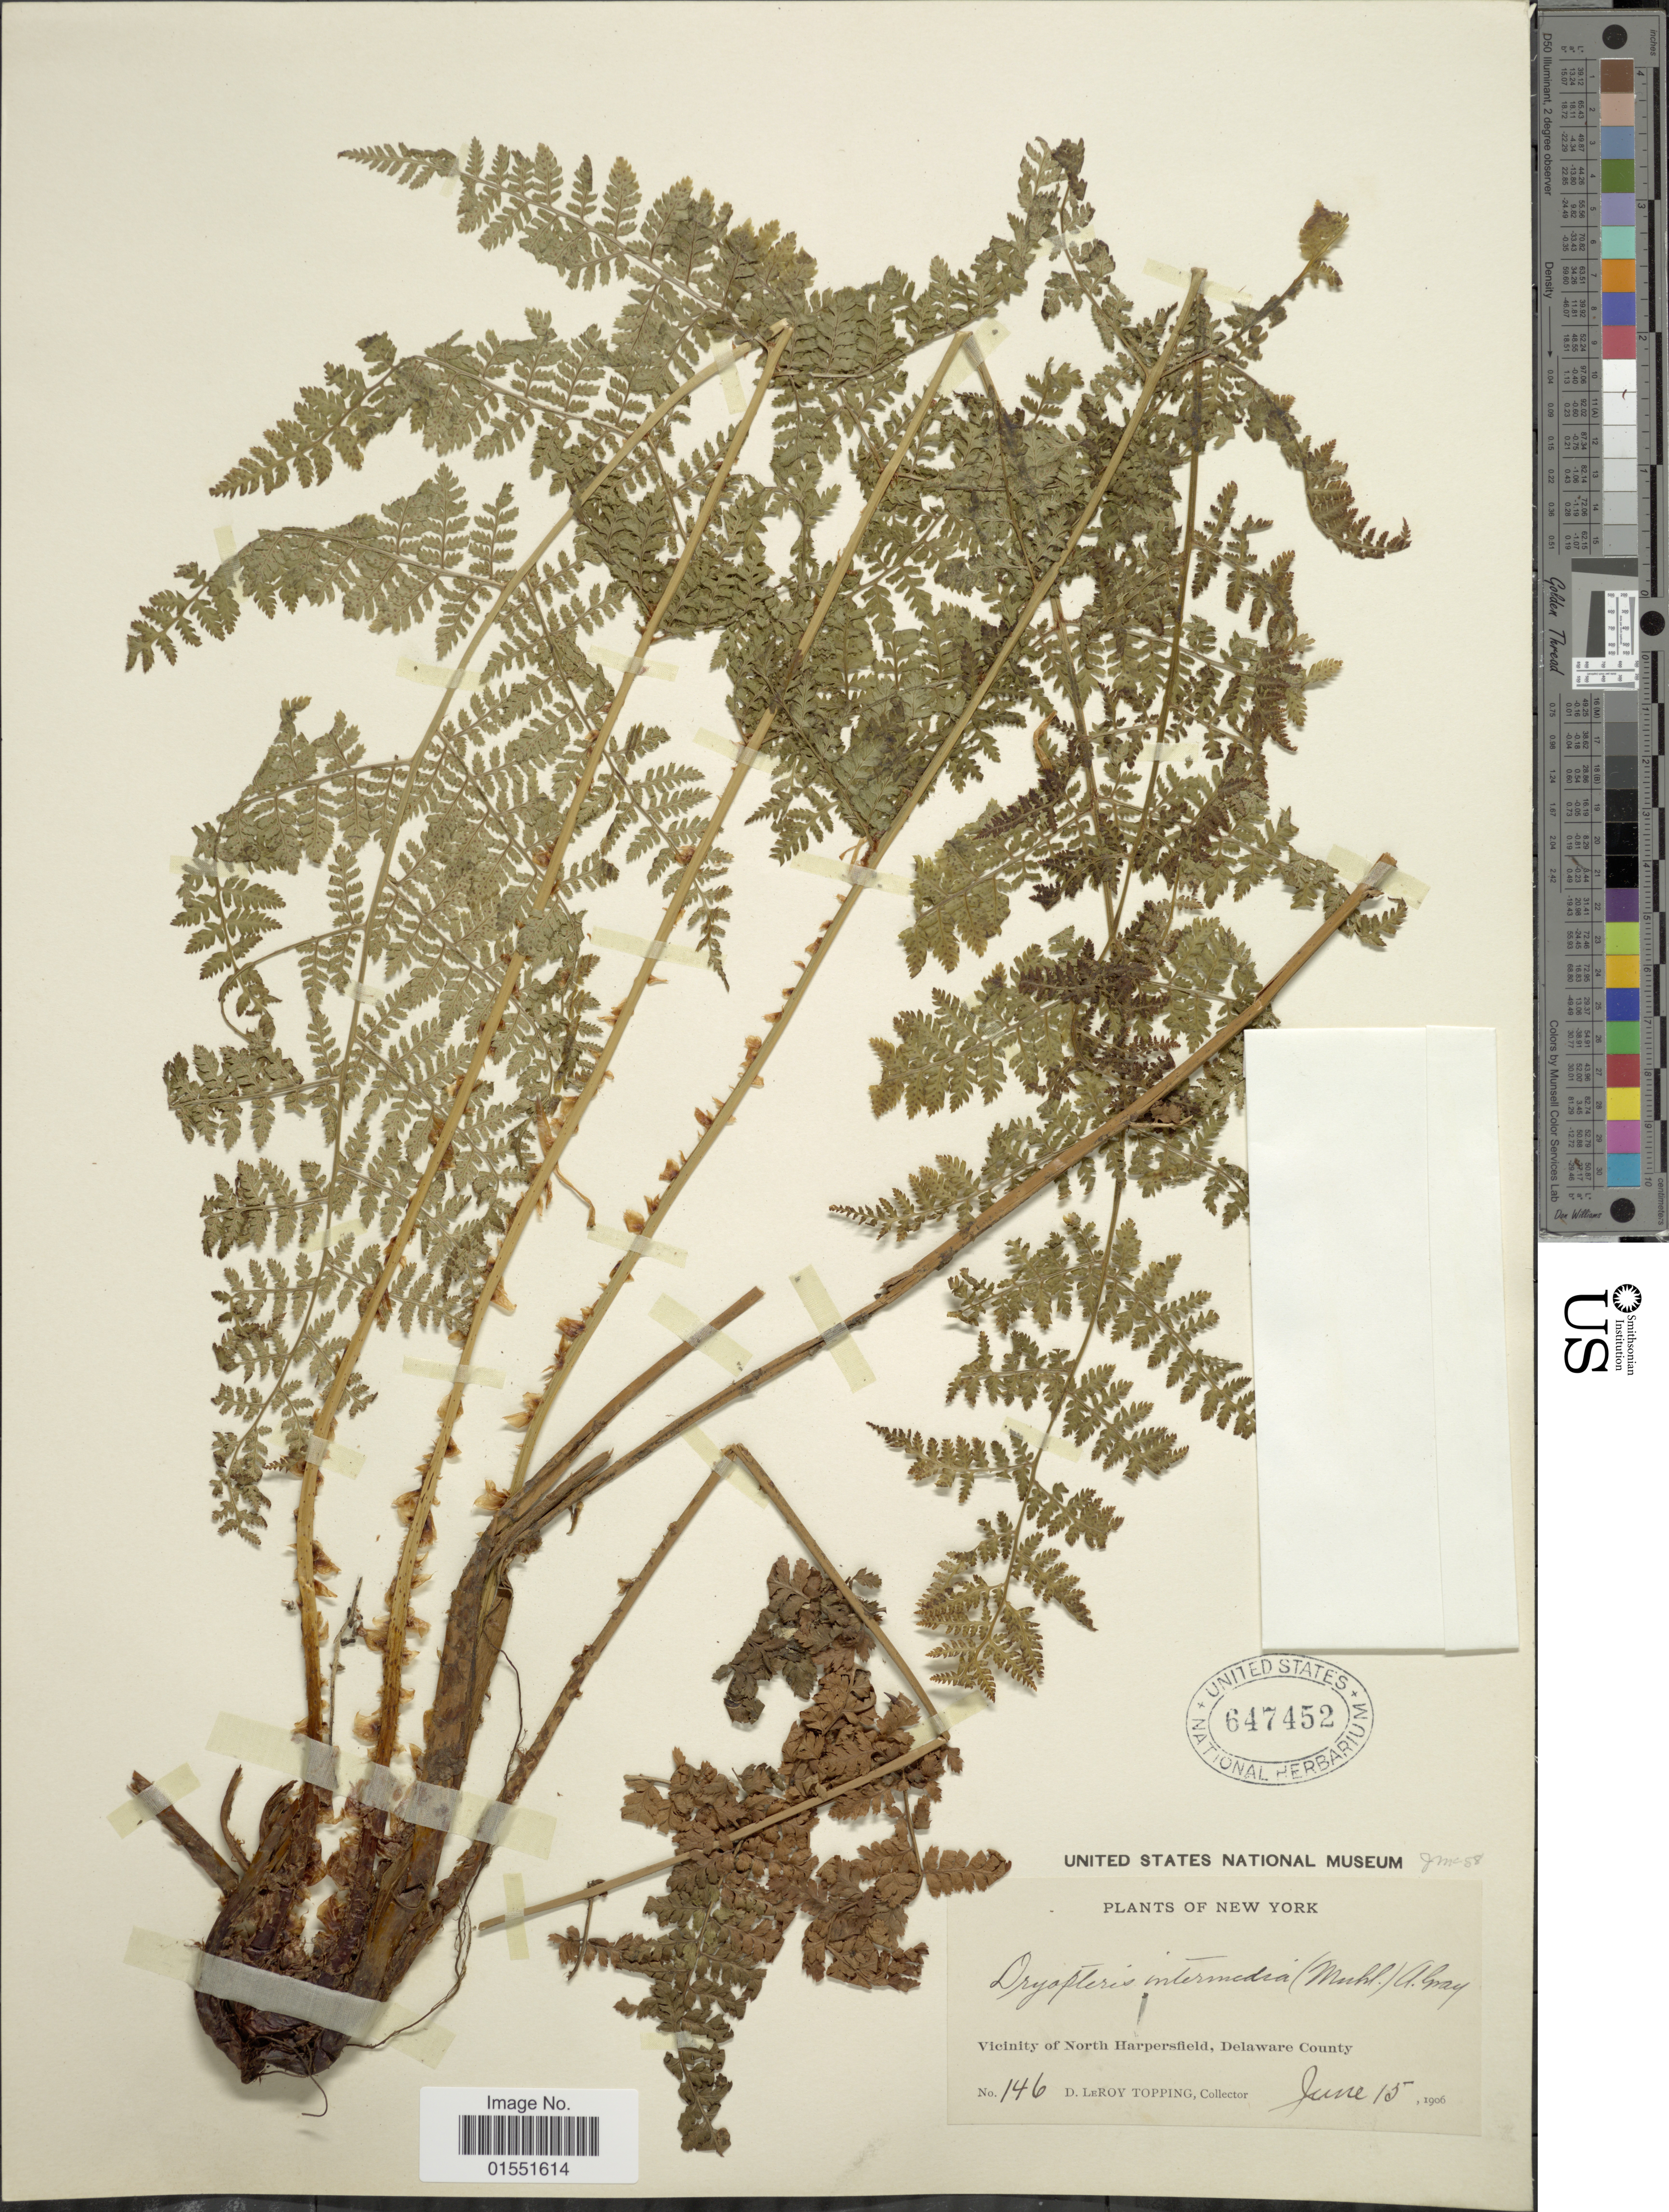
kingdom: Plantae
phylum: Tracheophyta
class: Polypodiopsida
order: Polypodiales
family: Dryopteridaceae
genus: Dryopteris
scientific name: Dryopteris intermedia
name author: (Muhl.) A. Gray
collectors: D. L. Topping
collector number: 146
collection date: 1906-06-15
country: United States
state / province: New York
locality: Vicinity of North Harpersfield, Delaware County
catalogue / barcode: US 647452